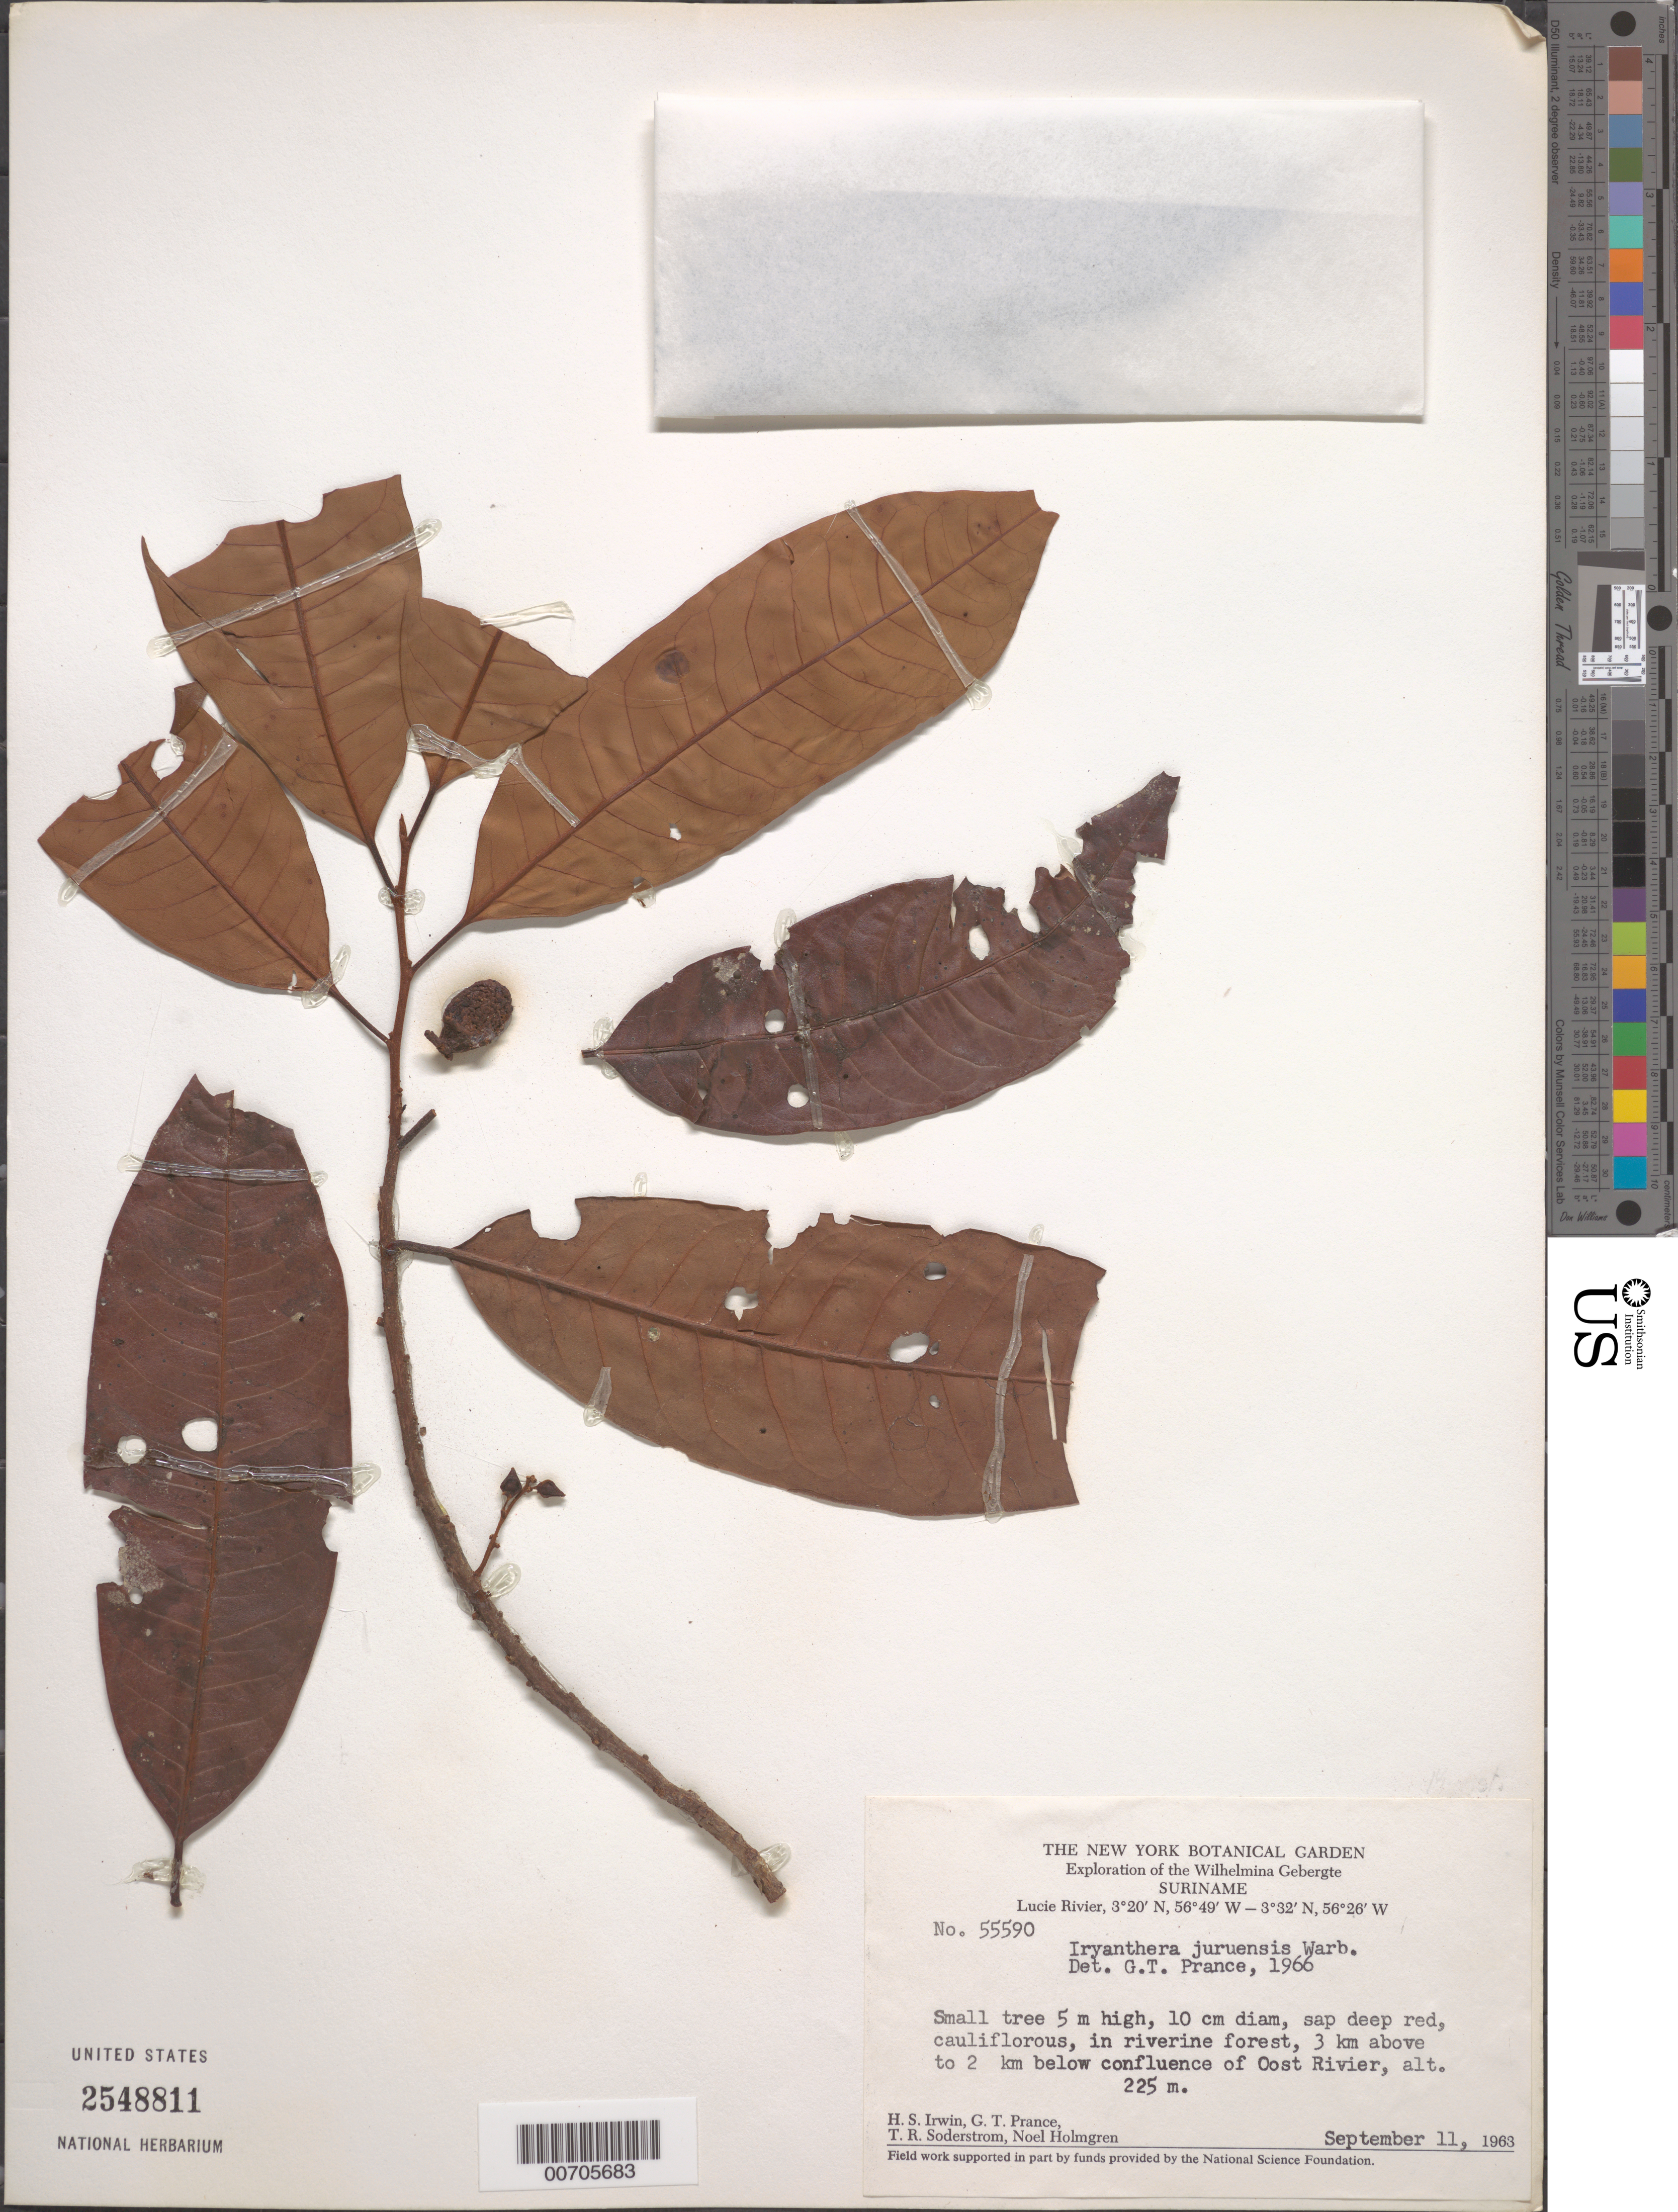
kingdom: Plantae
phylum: Tracheophyta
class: Magnoliopsida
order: Magnoliales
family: Myristicaceae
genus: Iryanthera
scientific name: Iryanthera juruensis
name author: Warb.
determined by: Prance, G. T.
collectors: H. Irwin, G. T. Prance, T. R. Soderstrom & N. H. Holmgren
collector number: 55590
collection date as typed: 11-Sep-63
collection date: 1963-09-11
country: Suriname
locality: Lucie R., 3 km above to 2 km below confl. with Oost R., Wilhelmina Gebergte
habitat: Riverine forest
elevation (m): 225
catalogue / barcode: US 2548811